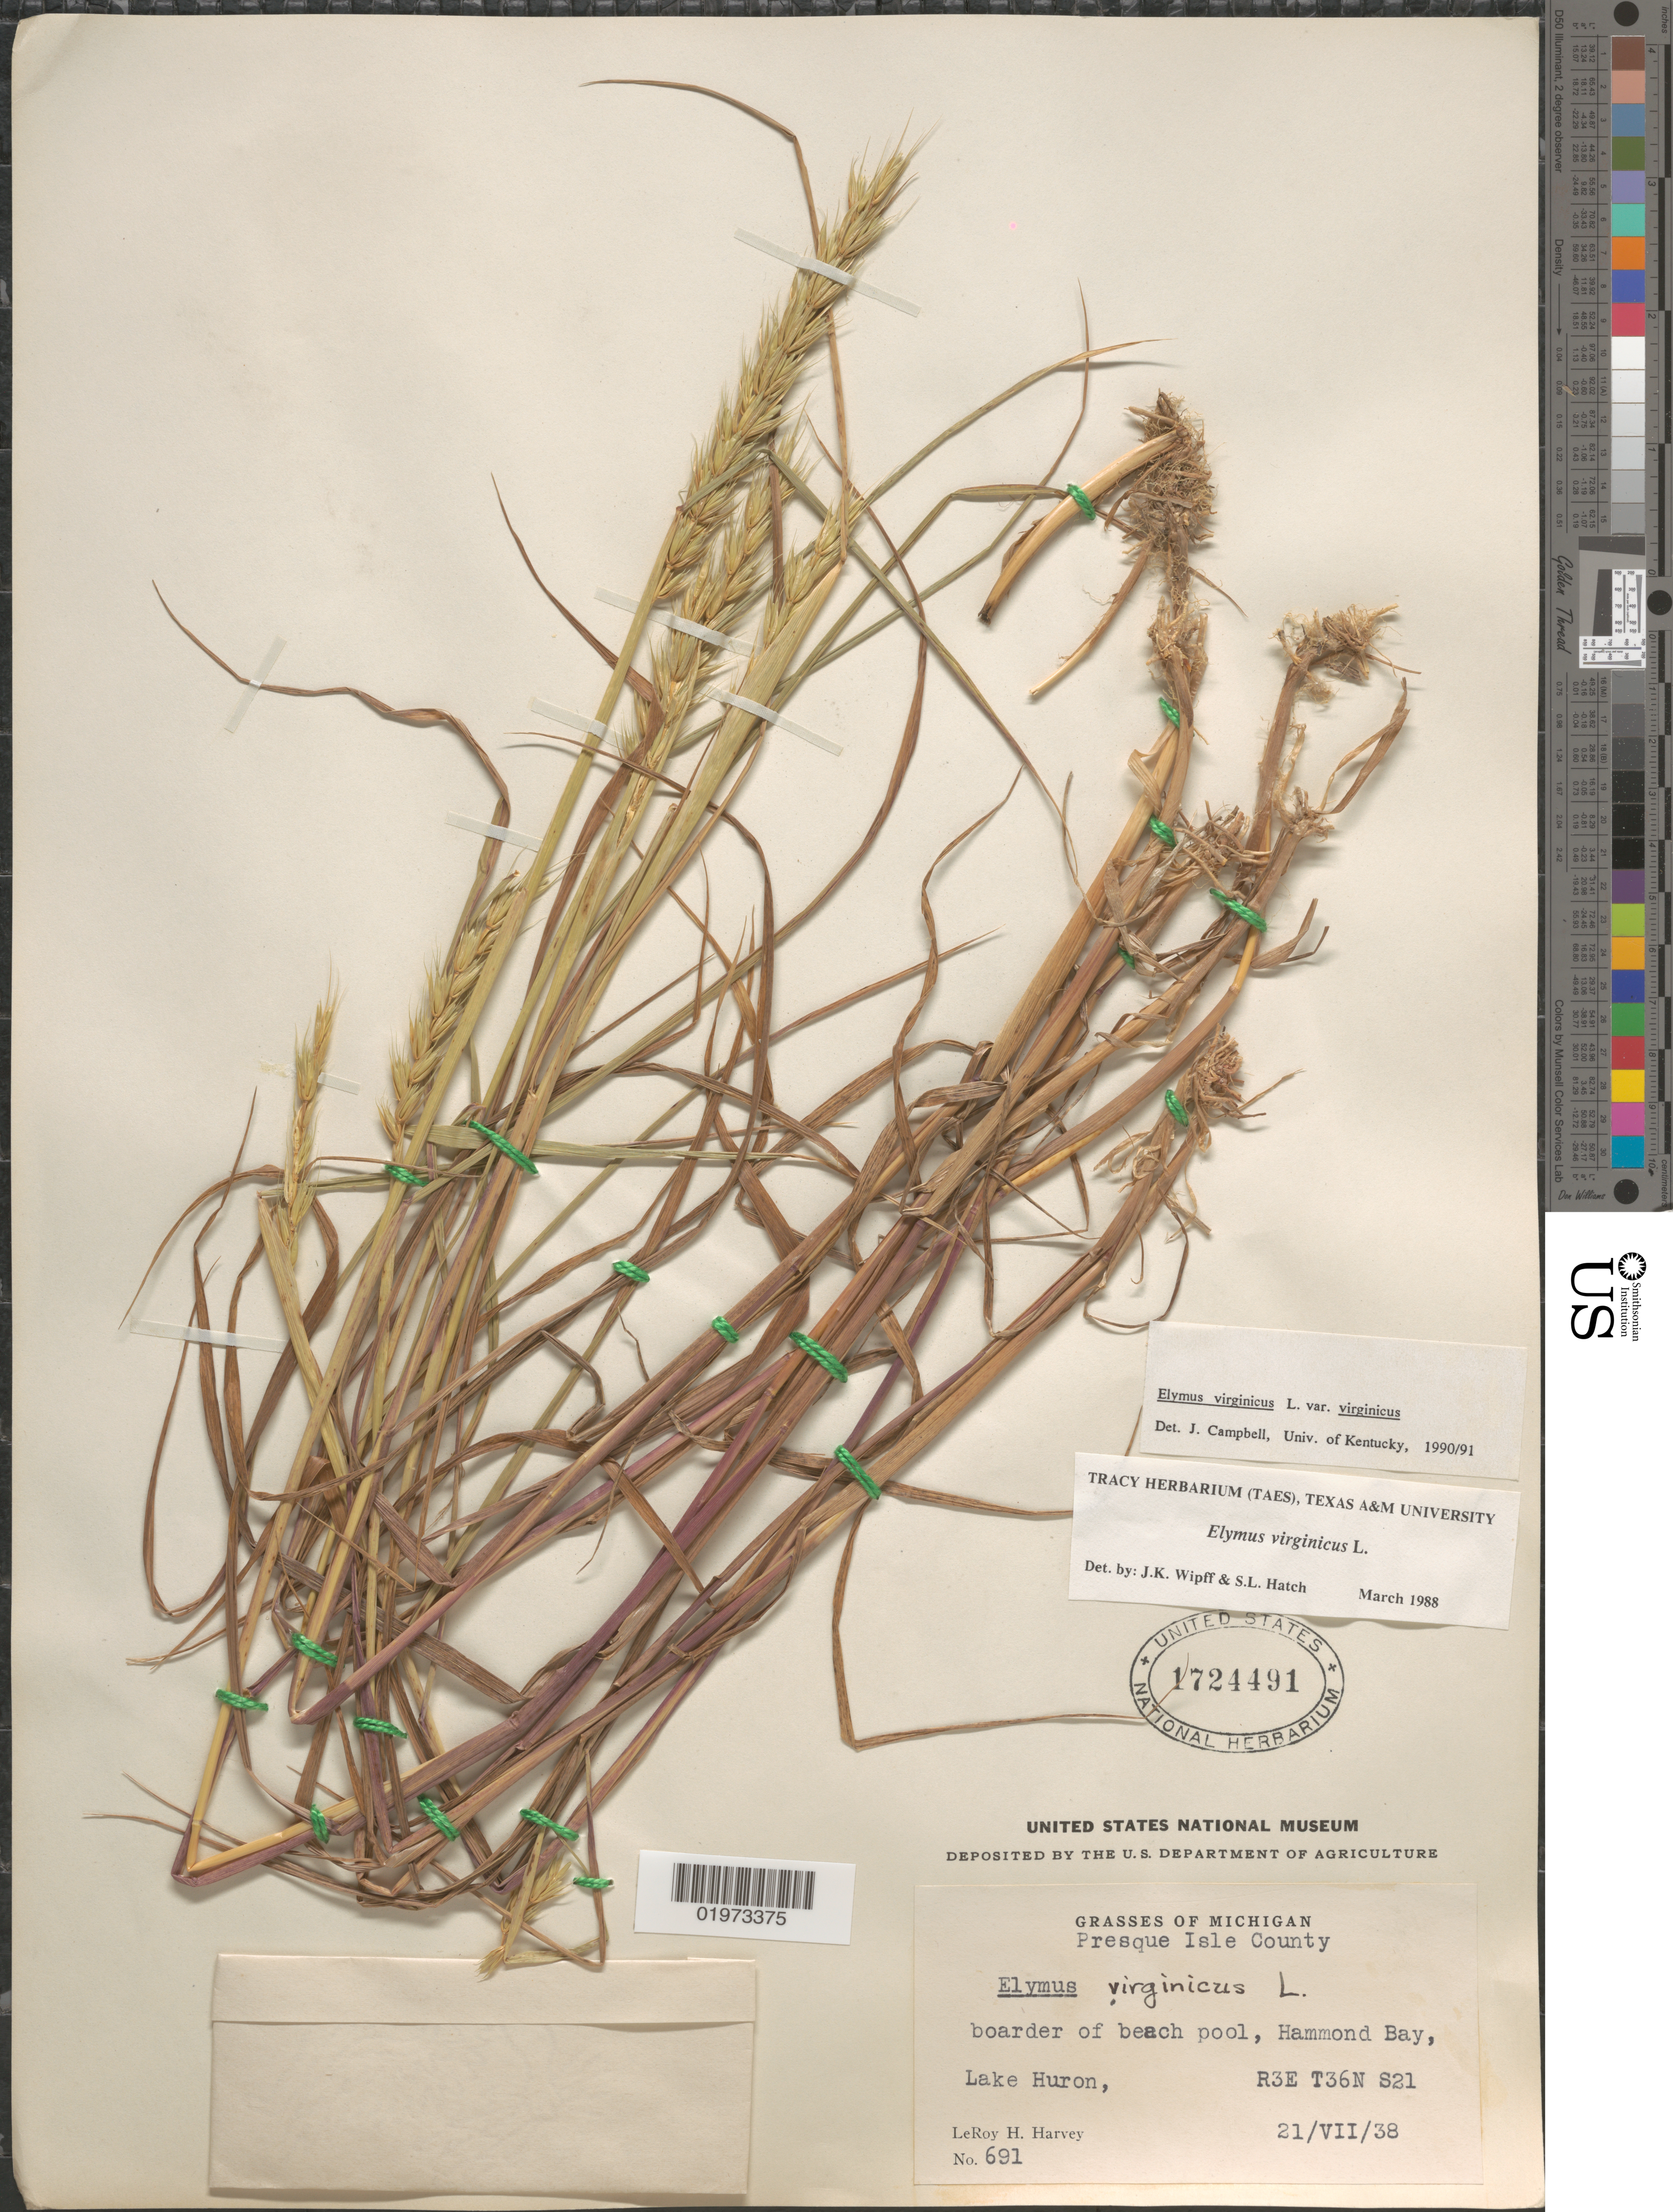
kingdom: Plantae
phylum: Tracheophyta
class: Liliopsida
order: Poales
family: Poaceae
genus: Elymus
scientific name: Elymus virginicus var. virginicus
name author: L.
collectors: L. H. Harvey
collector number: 691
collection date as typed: Transcribed d/m/y: 21/7/38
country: United States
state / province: Michigan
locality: Presque Isle County. Boarder of beach pool, Hammond Bay, Lake Huron, R3E T36N S21.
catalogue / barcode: US 1724491